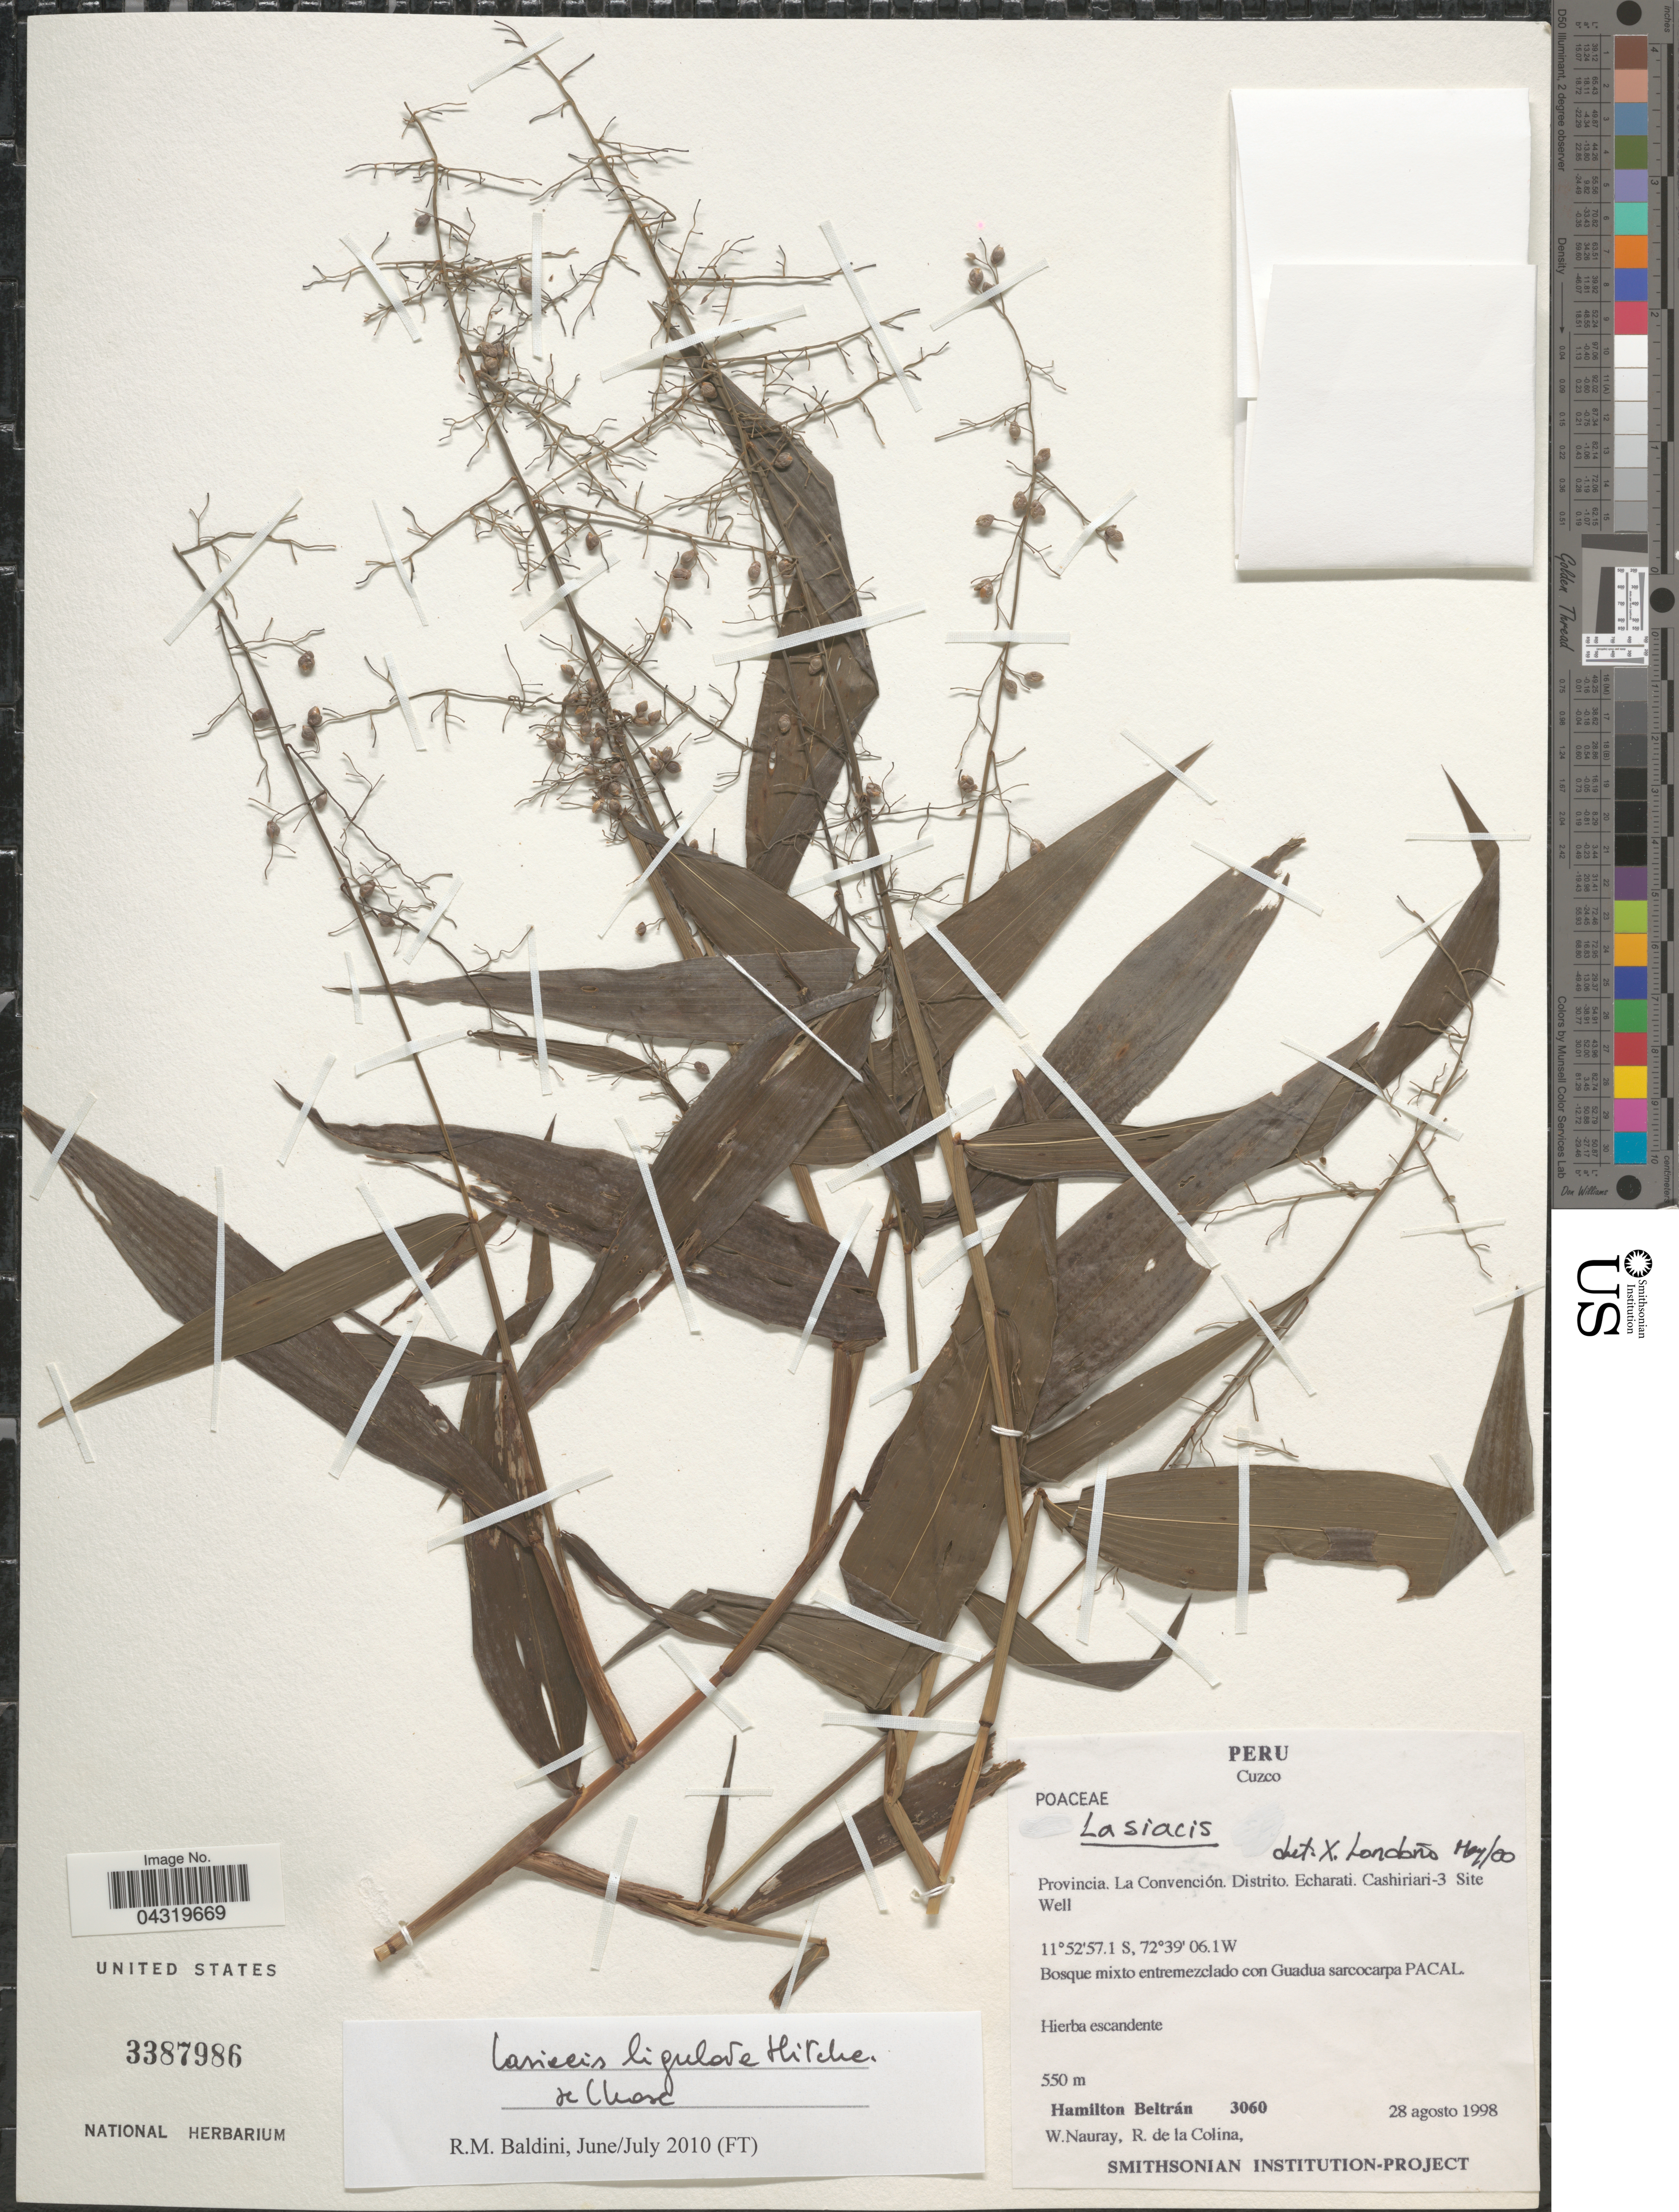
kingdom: Plantae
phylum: Tracheophyta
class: Liliopsida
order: Poales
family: Poaceae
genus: Lasiacis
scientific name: Lasiacis ligulata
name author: Hitchc. & Chase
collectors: H. Beltran, W. Nauray & R. Colina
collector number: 3060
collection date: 1998-08-28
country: Peru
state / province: Cusco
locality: Cuzco. Provincia La Convención. Distrito Echarati. Cashiriari-3 Site Well.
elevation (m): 550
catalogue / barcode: US 3387986